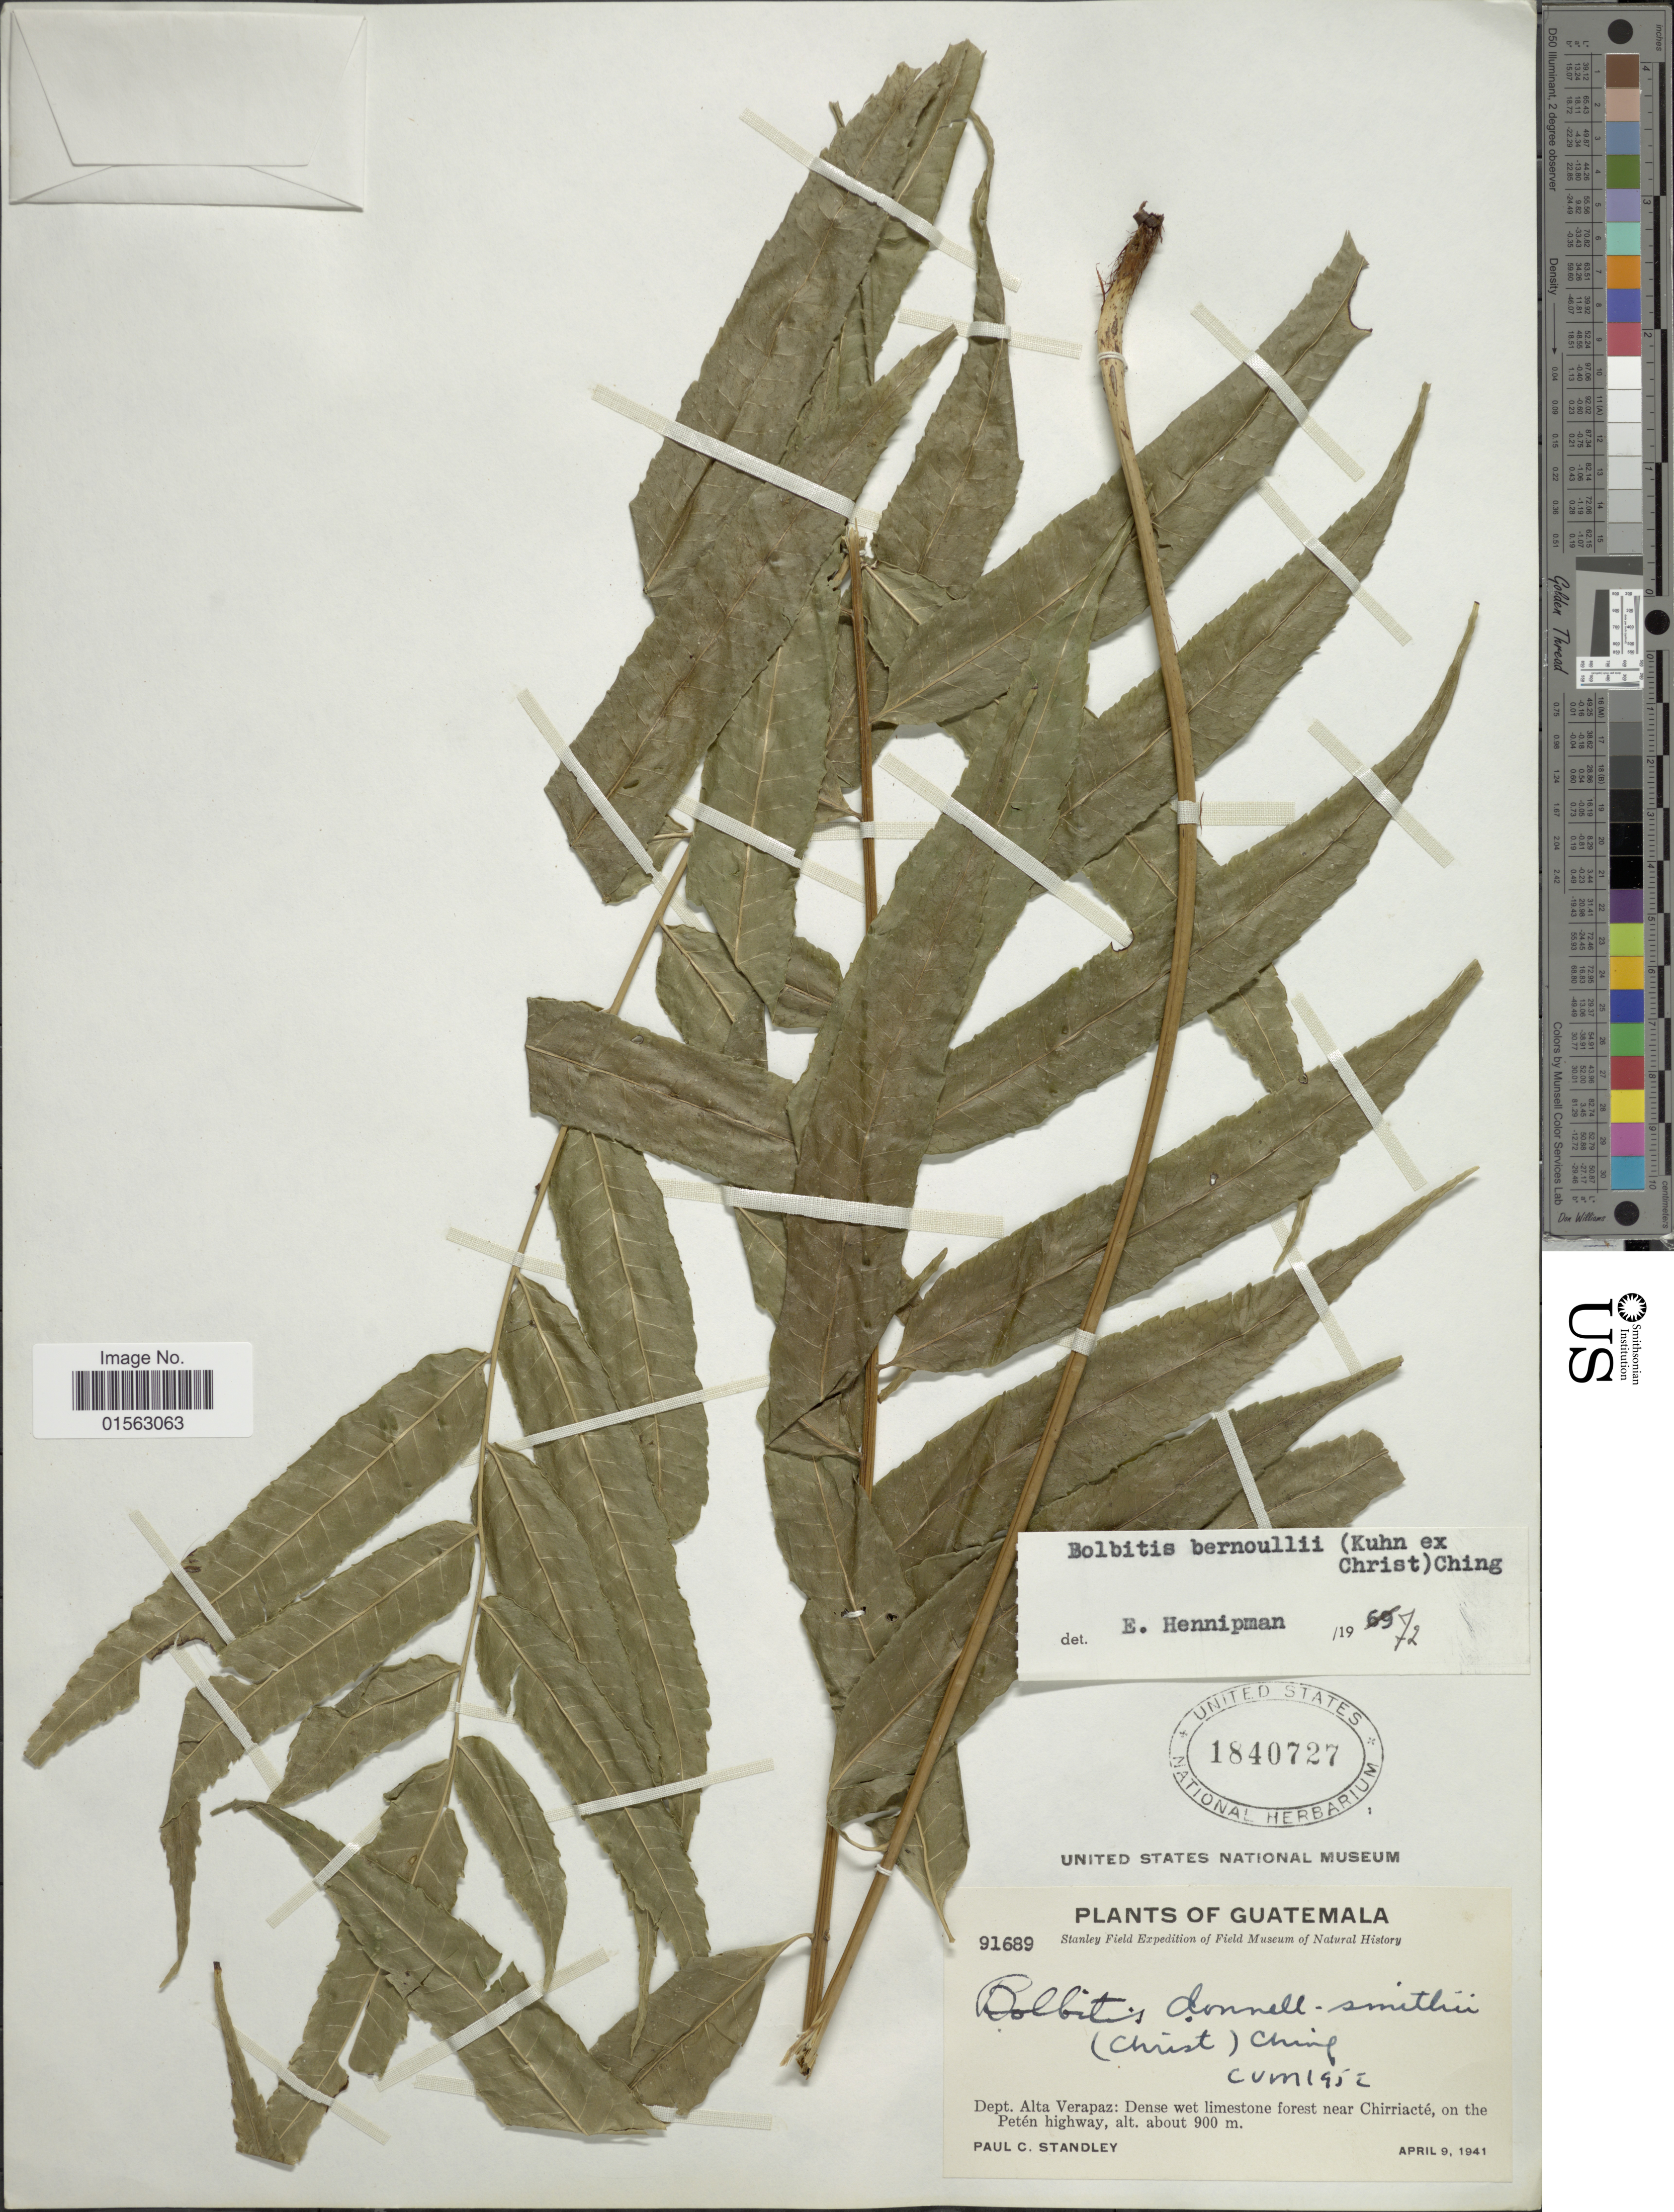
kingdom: Plantae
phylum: Tracheophyta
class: Polypodiopsida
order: Polypodiales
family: Dryopteridaceae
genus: Mickelia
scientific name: Mickelia bernoullii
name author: (Kuhn ex Christ) R.C. Moran et al.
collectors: P. C. Standley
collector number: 91689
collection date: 1941-04-09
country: Guatemala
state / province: Alta Verapaz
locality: Guatemala, dense wet limestone forest near Chirriacté, on the Petén highway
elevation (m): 900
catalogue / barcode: US 1840727